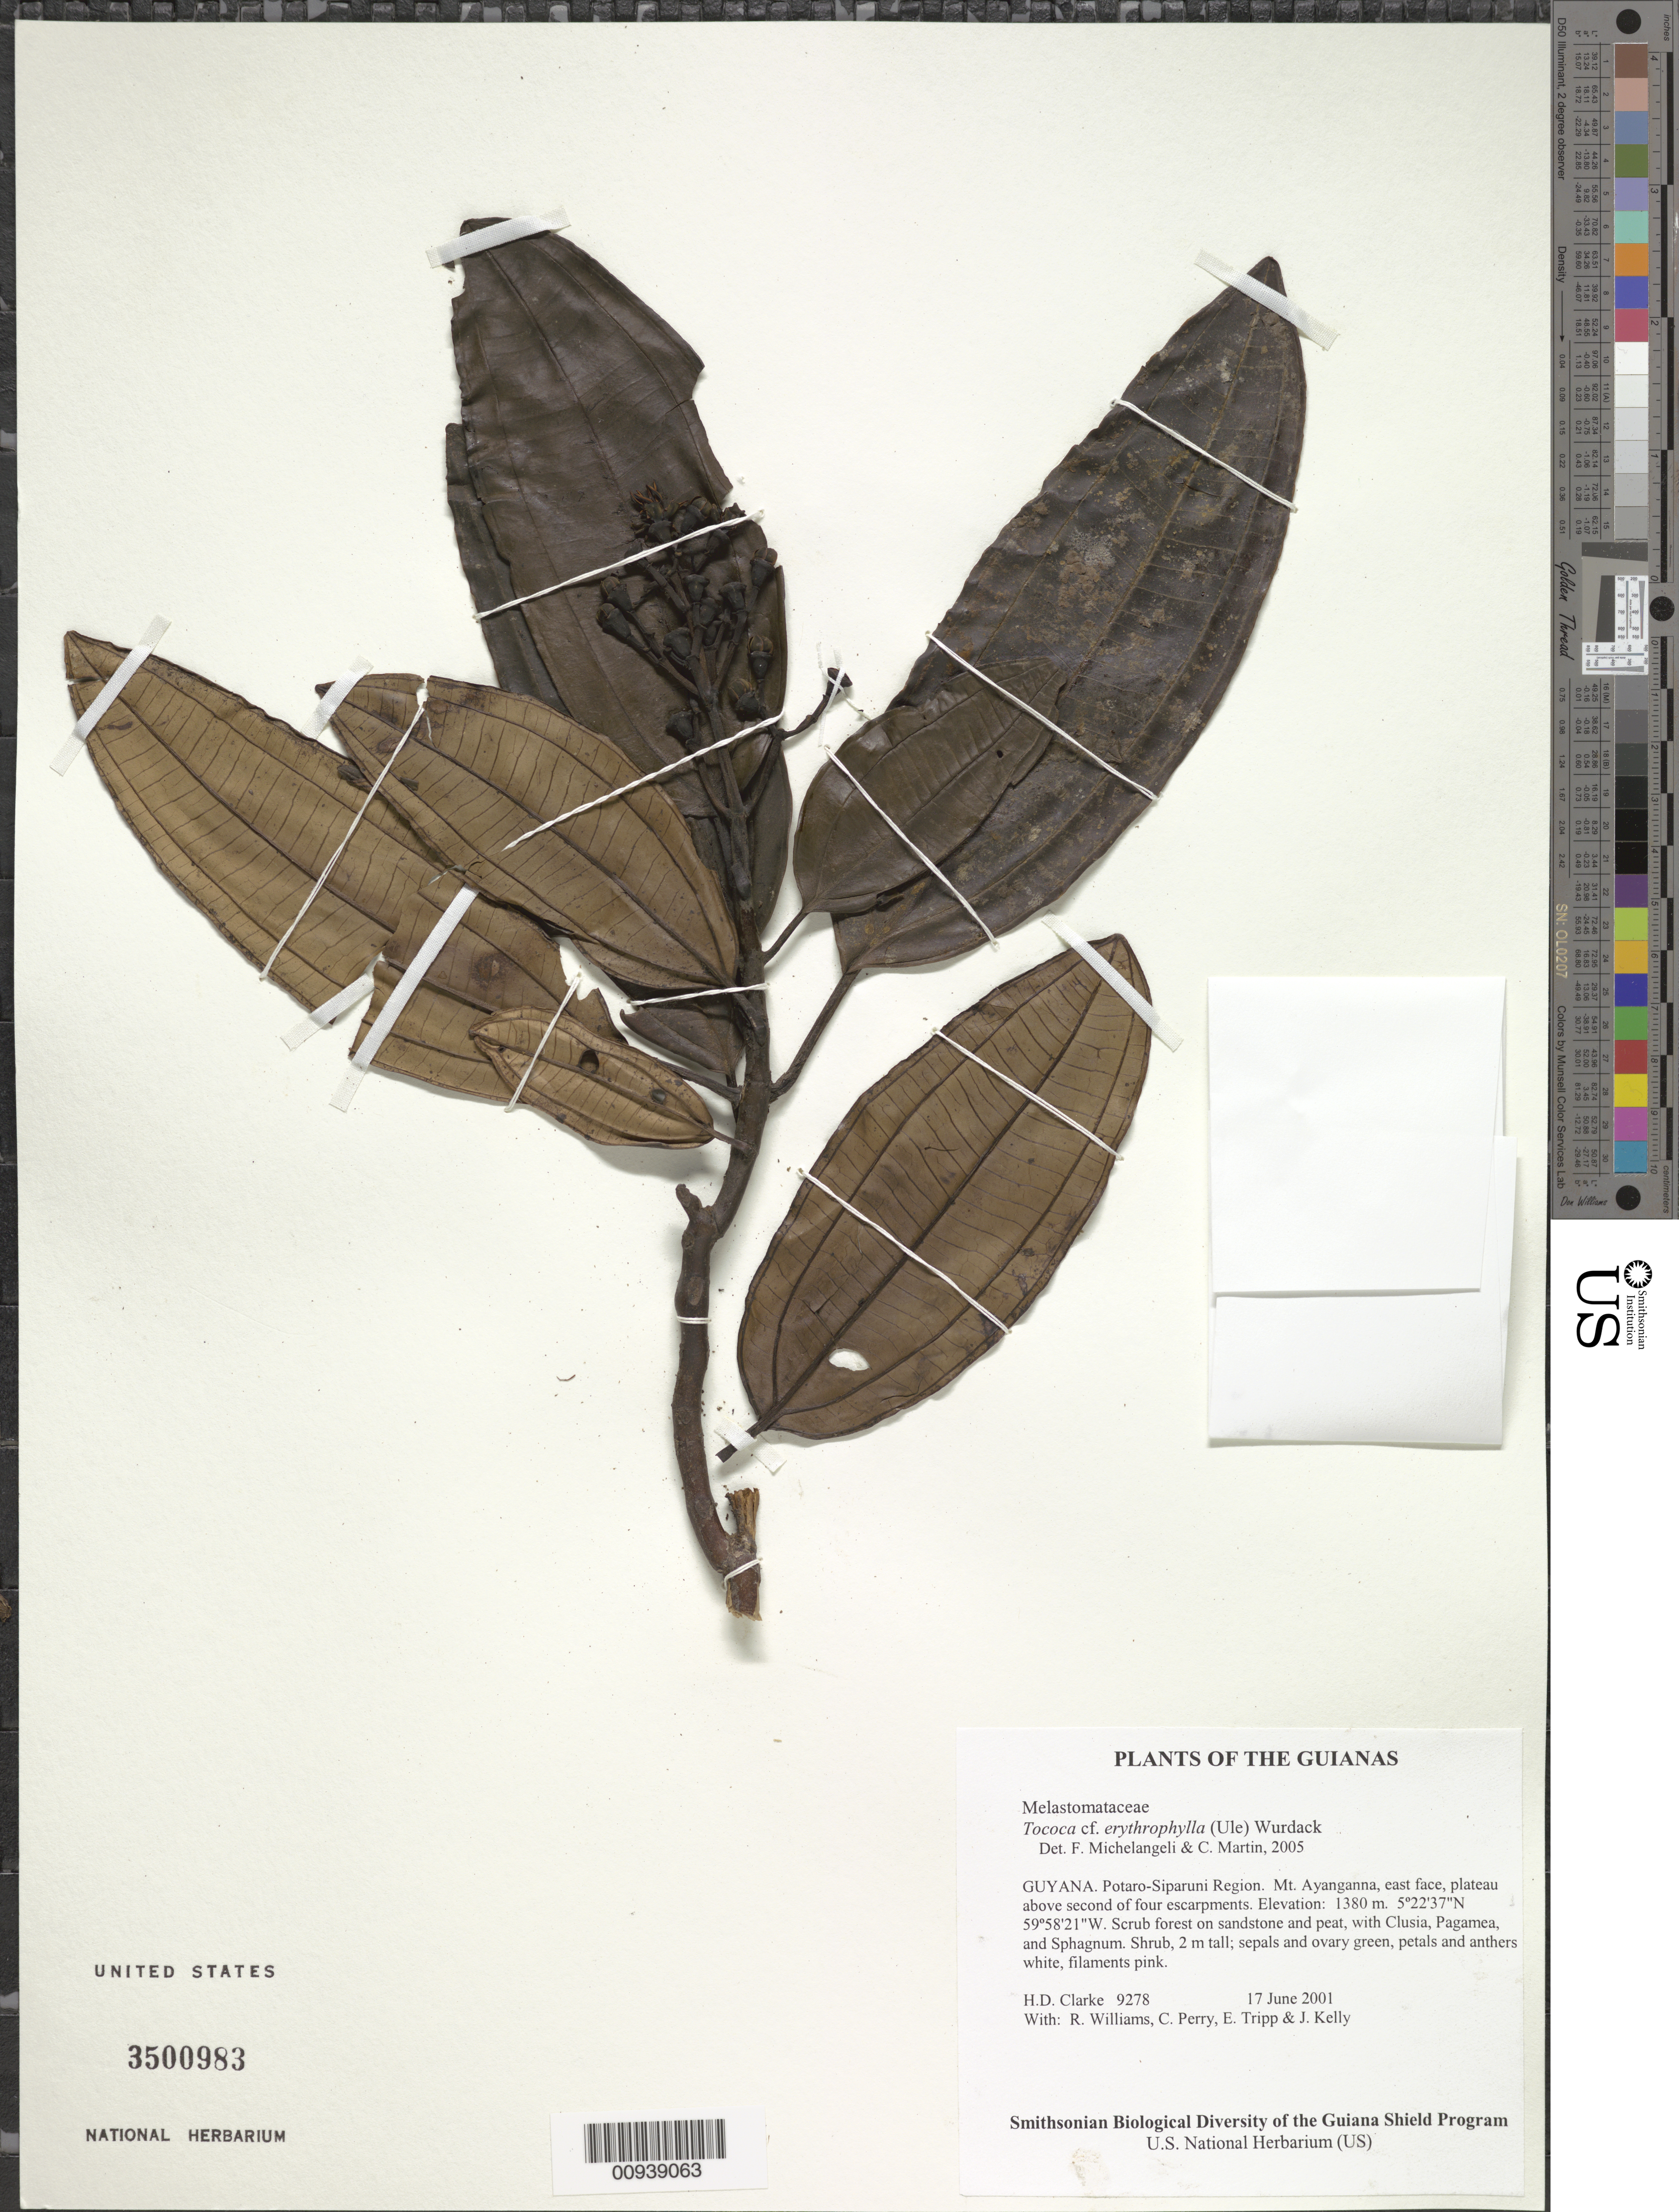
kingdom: Plantae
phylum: Tracheophyta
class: Magnoliopsida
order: Myrtales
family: Melastomataceae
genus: Tococa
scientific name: Tococa erythrophylla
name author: (Ule) Wurdack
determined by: Michelangeli, F. A.; Martin, C.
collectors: H. D. Clarke, R. Williams, C. Perry, E. Tripp & J. Kelly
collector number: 9278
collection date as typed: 17 June 2001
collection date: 2001-06-17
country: Guyana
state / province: Potaro-Siparuni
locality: Mt. Ayanganna, east face, plateau above second of four escarpments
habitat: Scrub forest on sandstone and peat, with Clusia, Pagamea, and Sphagnum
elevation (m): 1380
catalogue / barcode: US 3500983